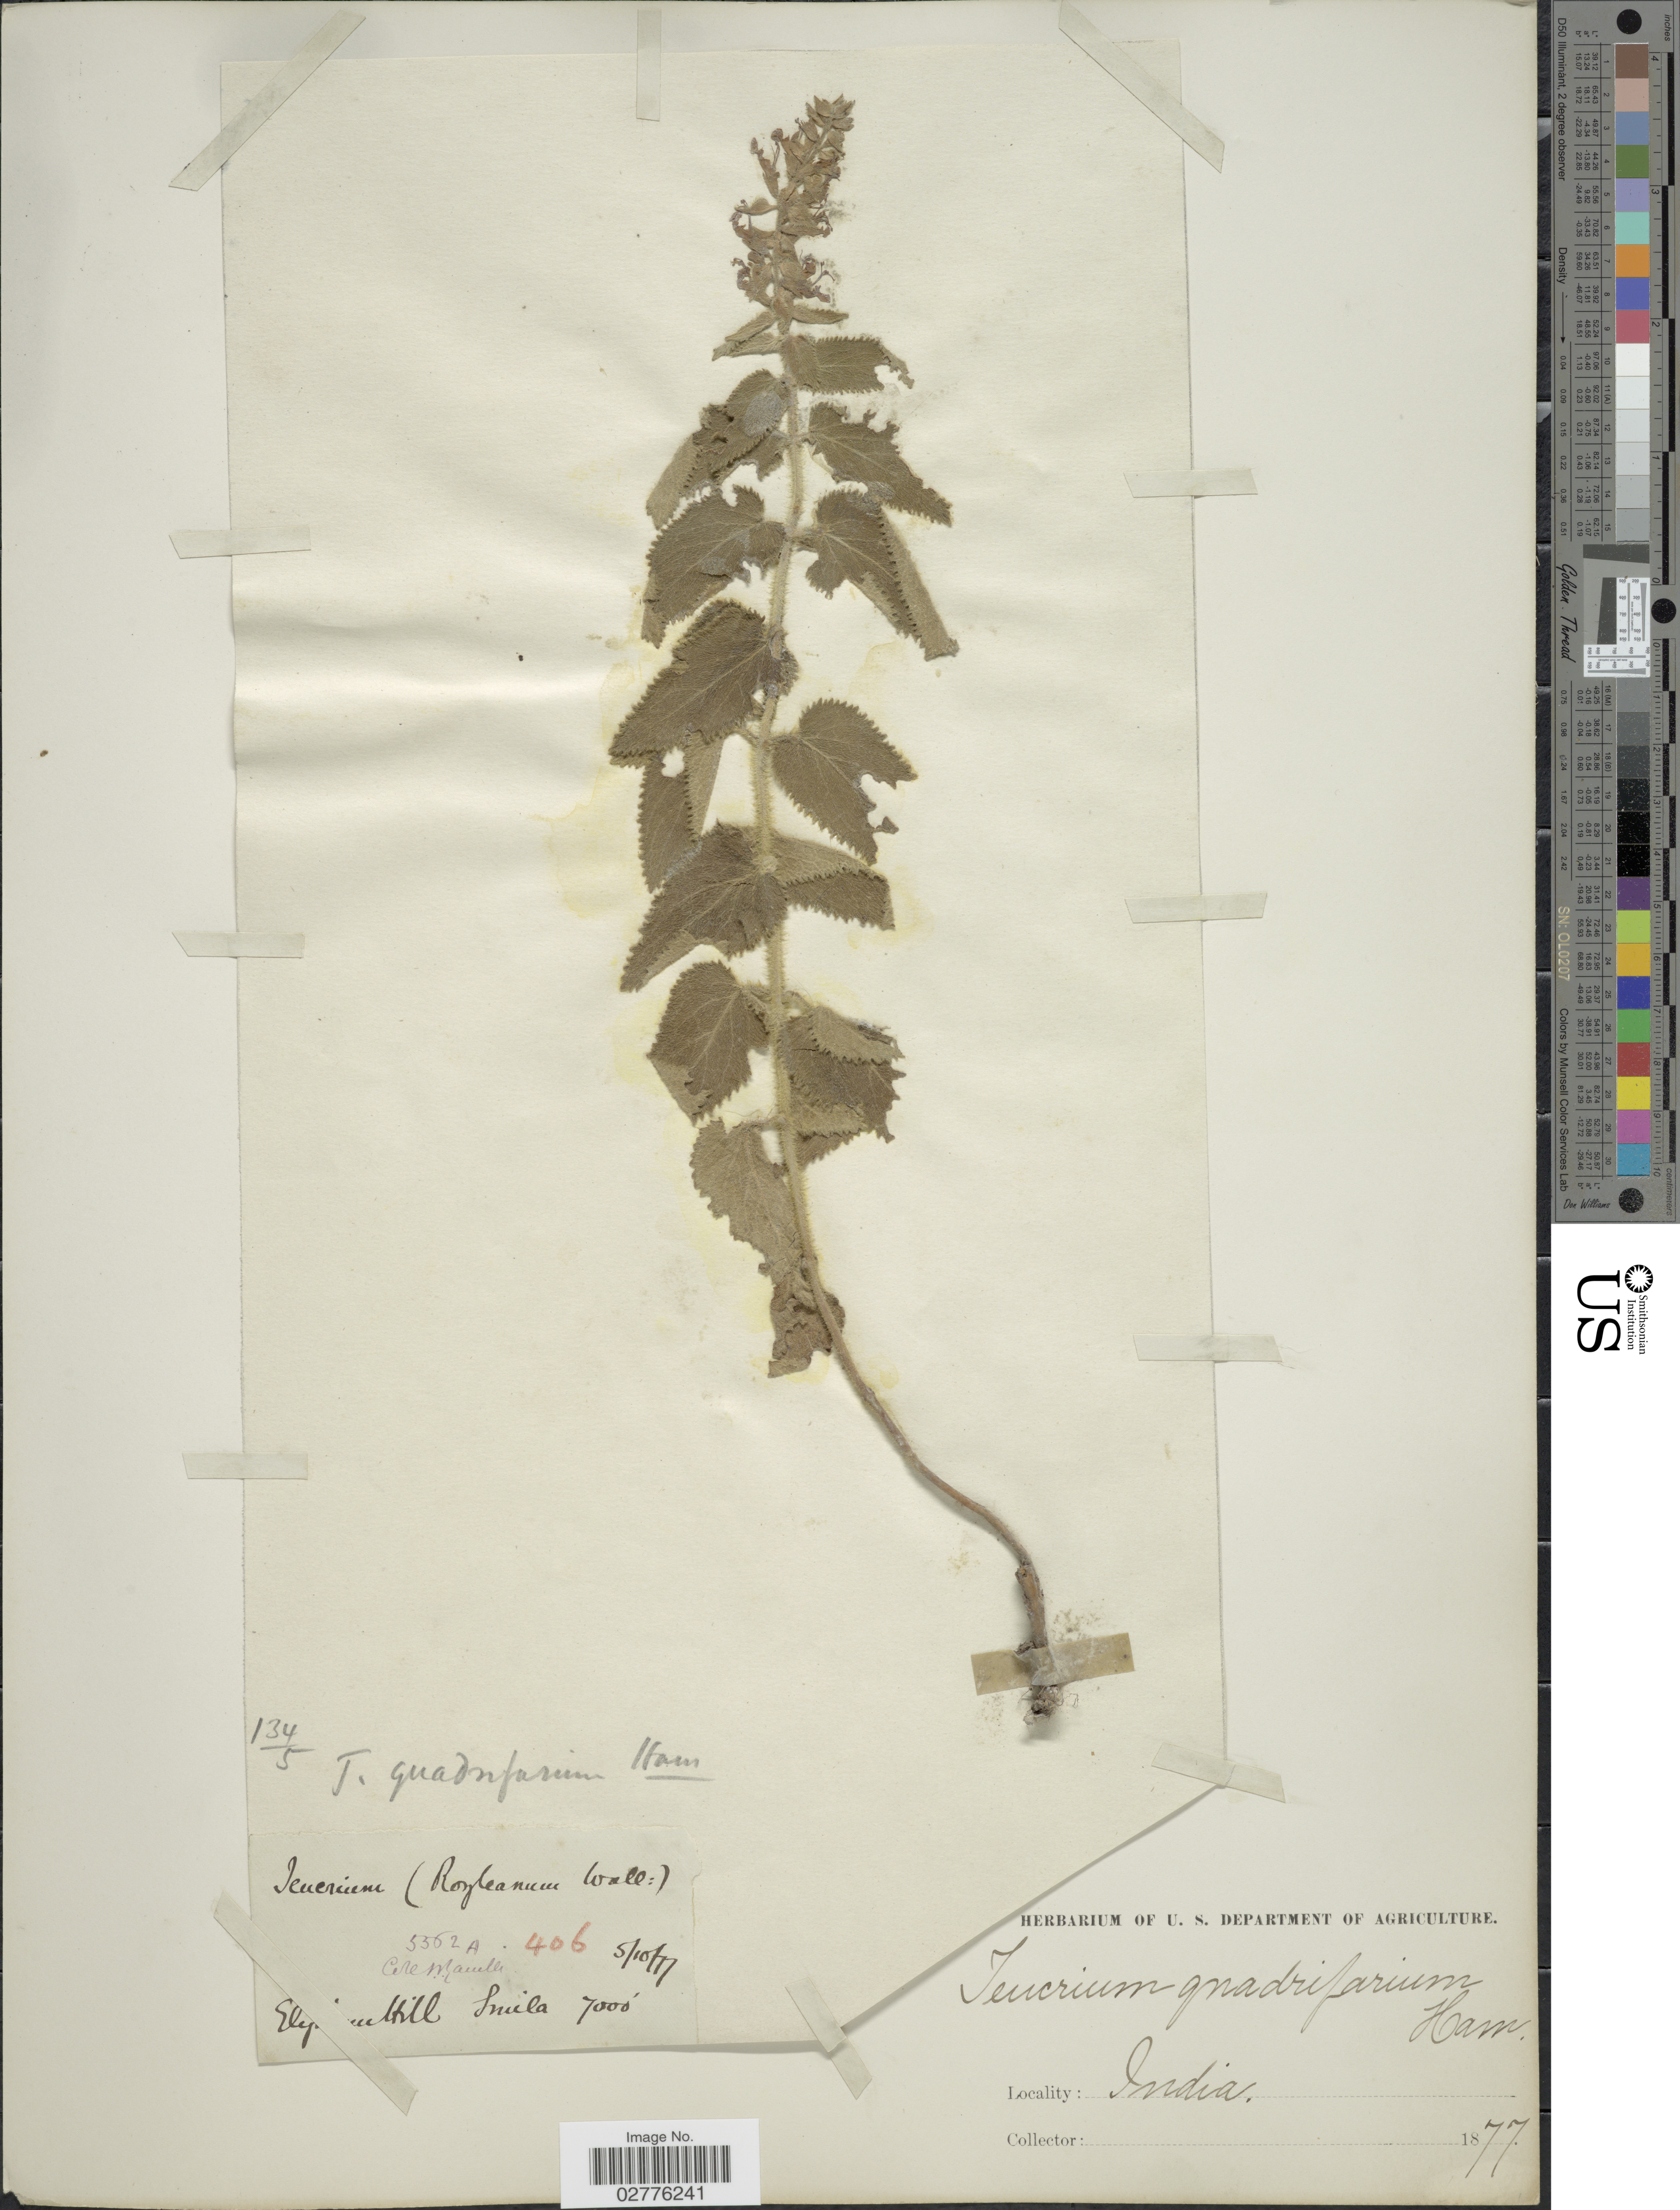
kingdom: Plantae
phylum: Tracheophyta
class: Magnoliopsida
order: Lamiales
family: Lamiaceae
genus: Teucrium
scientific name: Teucrium quadrifarium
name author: Buch.-Ham. ex D. Don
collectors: W. Sauilli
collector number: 5362A/406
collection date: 1877-10-05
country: India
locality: Ele [illegible text]nt Hill Simla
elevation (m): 2134